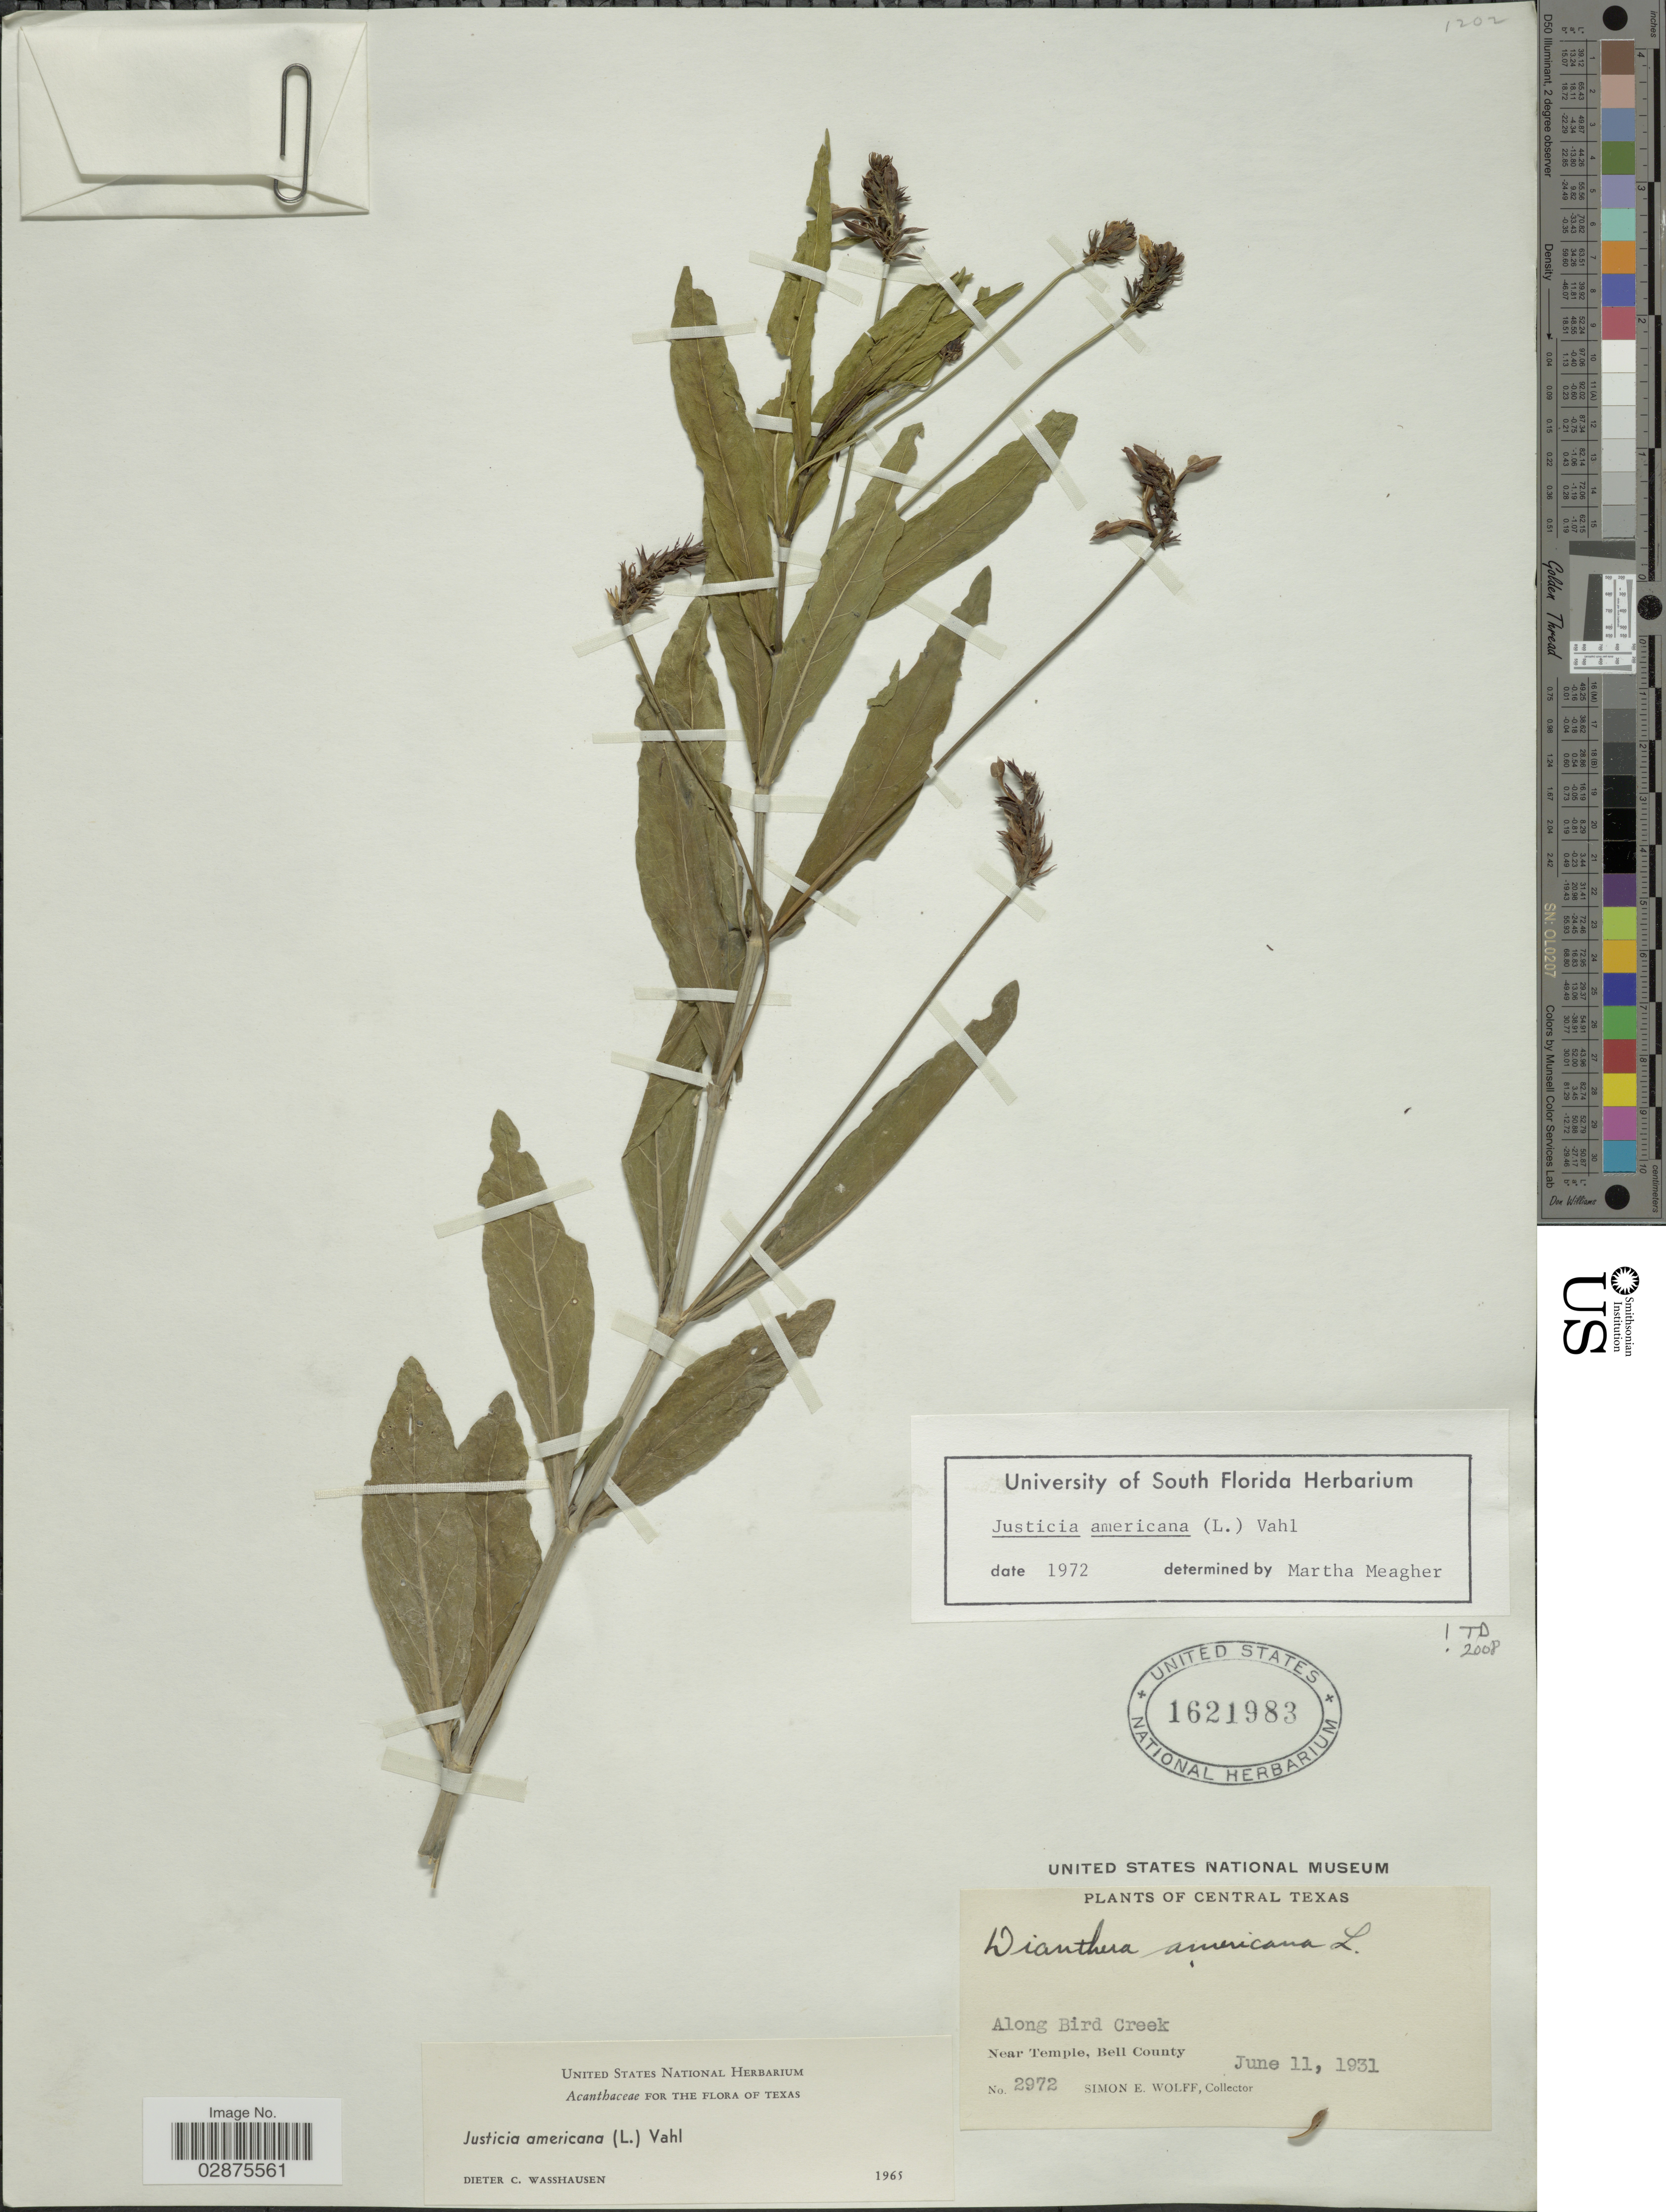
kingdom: Plantae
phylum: Tracheophyta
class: Magnoliopsida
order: Lamiales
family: Acanthaceae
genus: Justicia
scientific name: Justicia americana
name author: (L.) Vahl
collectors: S. E. Wolff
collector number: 2972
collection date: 1931-06-11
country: United States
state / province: Texas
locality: Central Texas. Along Bird Creek. Near Temple, Bell County.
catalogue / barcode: US 1621983